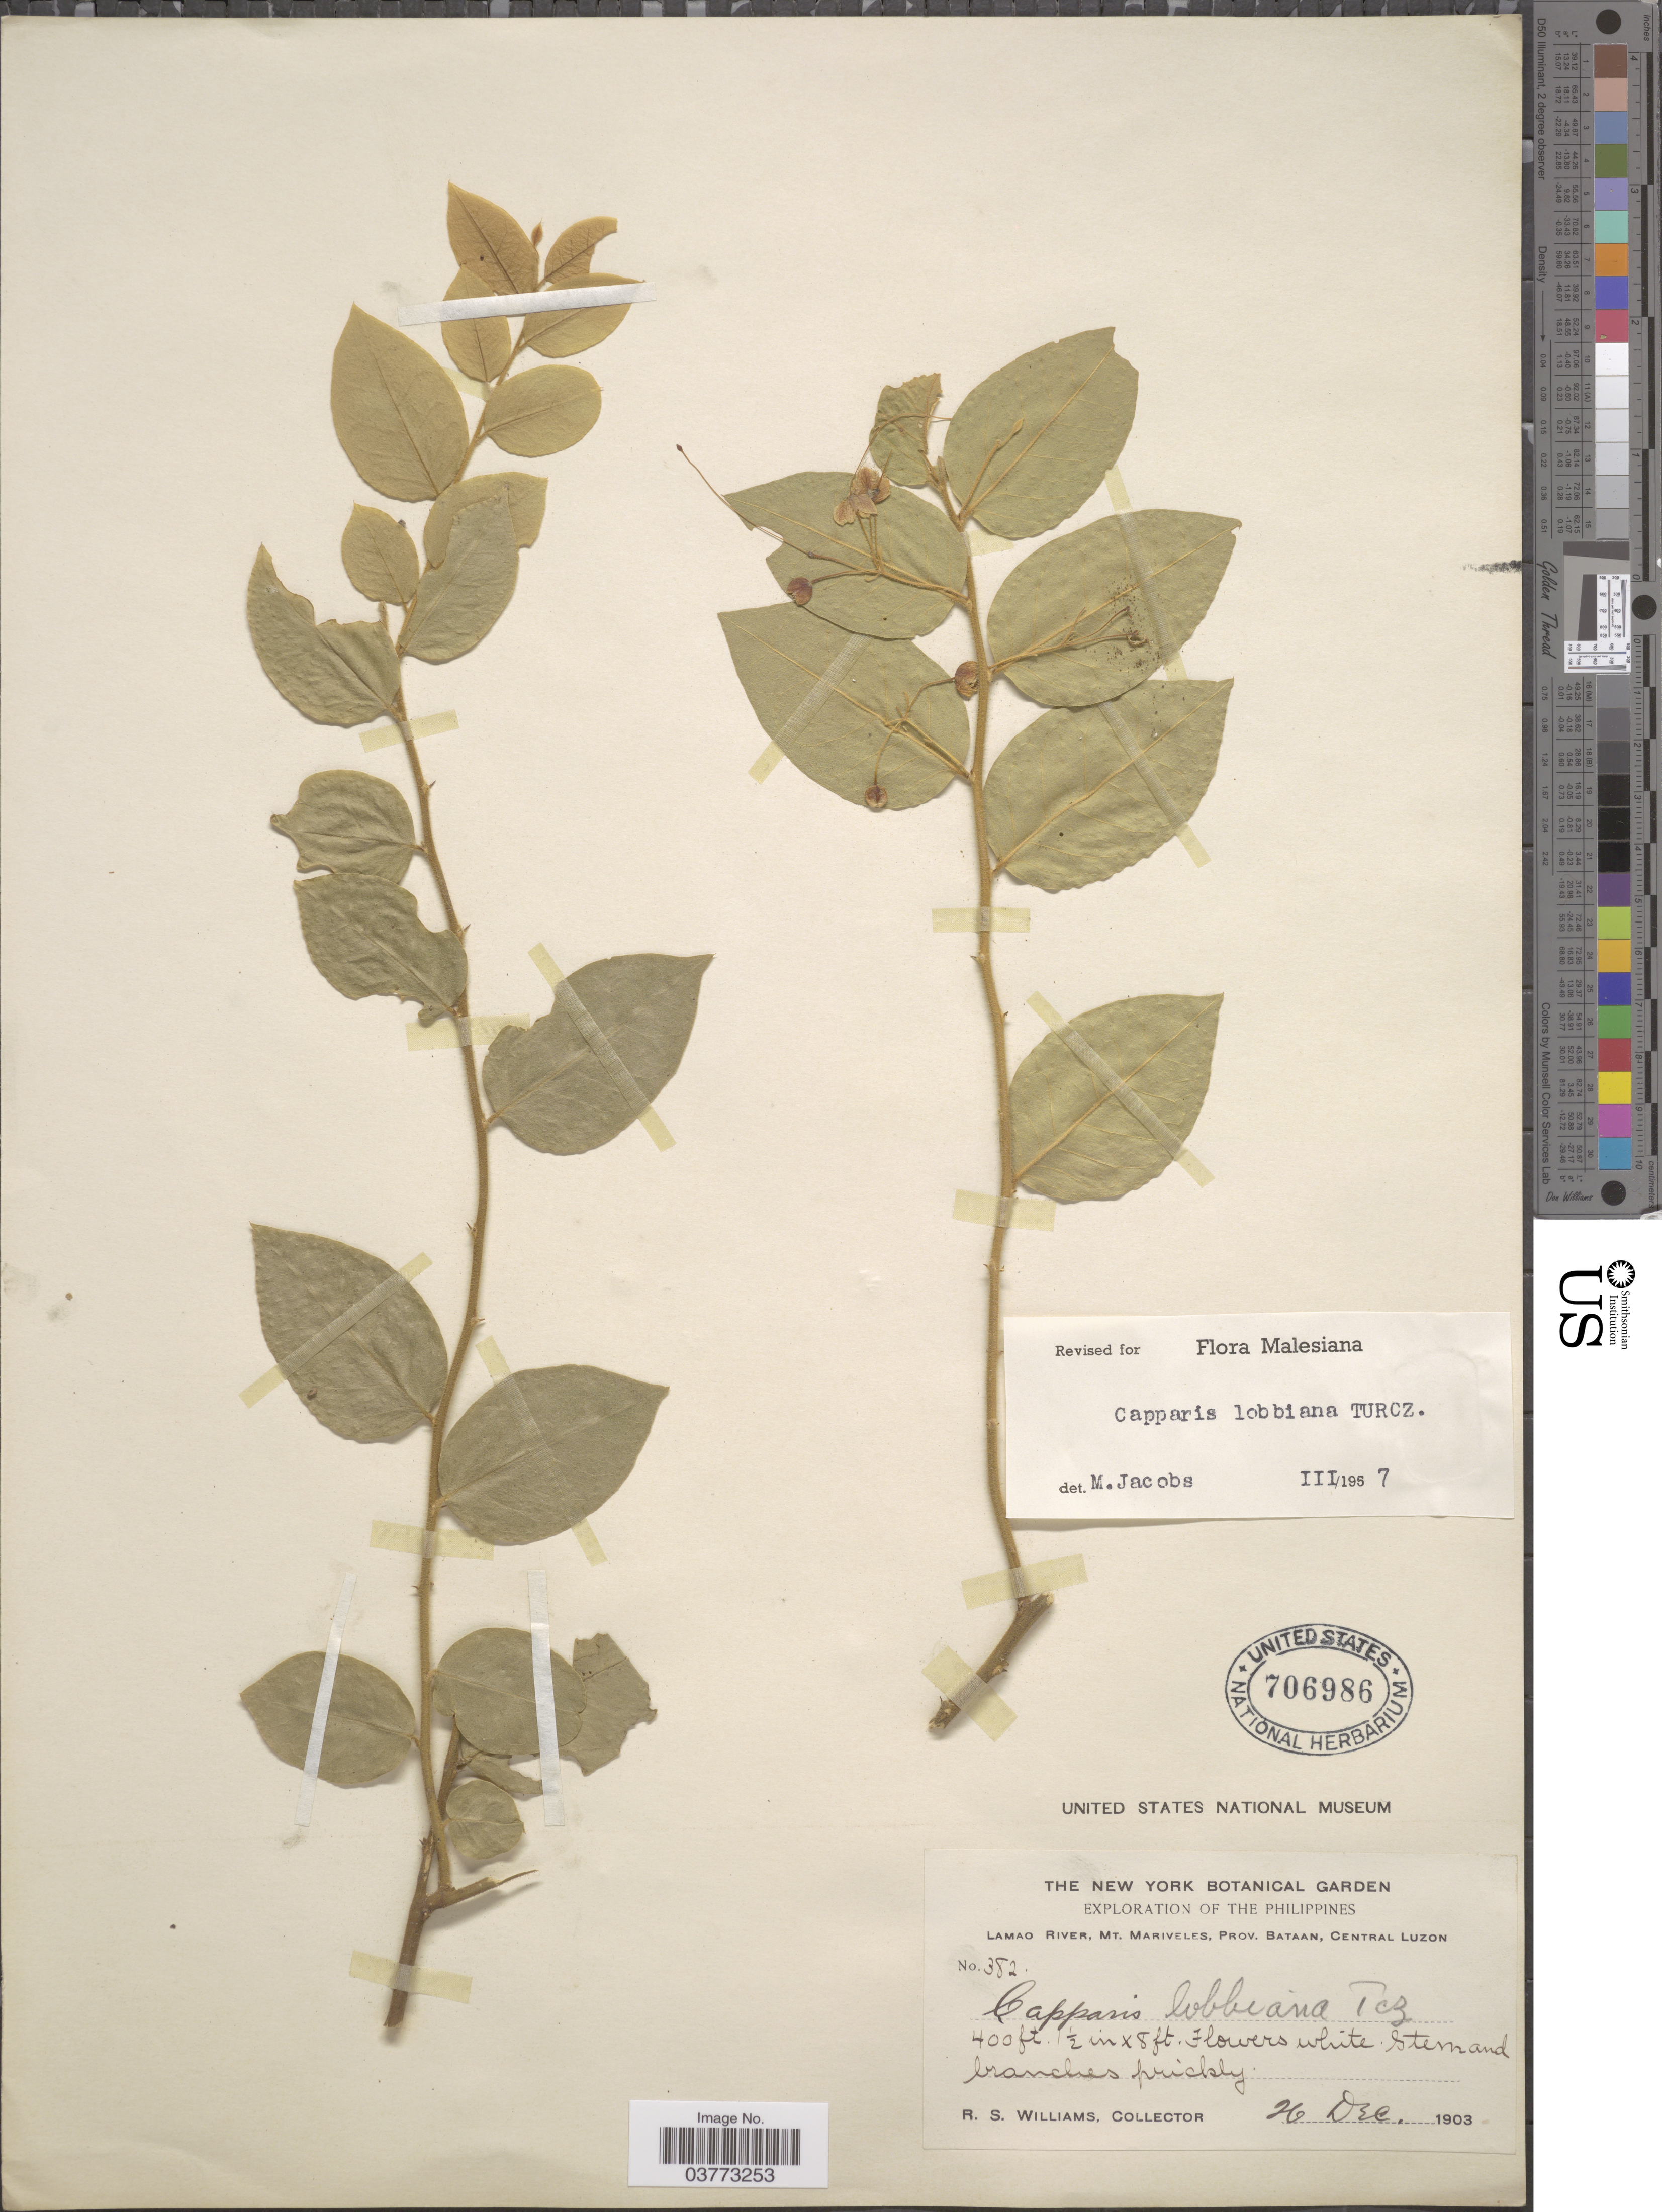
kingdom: Plantae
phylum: Tracheophyta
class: Magnoliopsida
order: Brassicales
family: Capparaceae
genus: Capparis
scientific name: Capparis lobbiana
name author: Turcz.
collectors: R. S. Williams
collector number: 382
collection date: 1903-12-26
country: Philippines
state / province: Central Luzon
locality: The Philippines. Lamao River, Mt. Mariveles, Prov. Bataan, Central Luzon.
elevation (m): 122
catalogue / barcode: US 706986